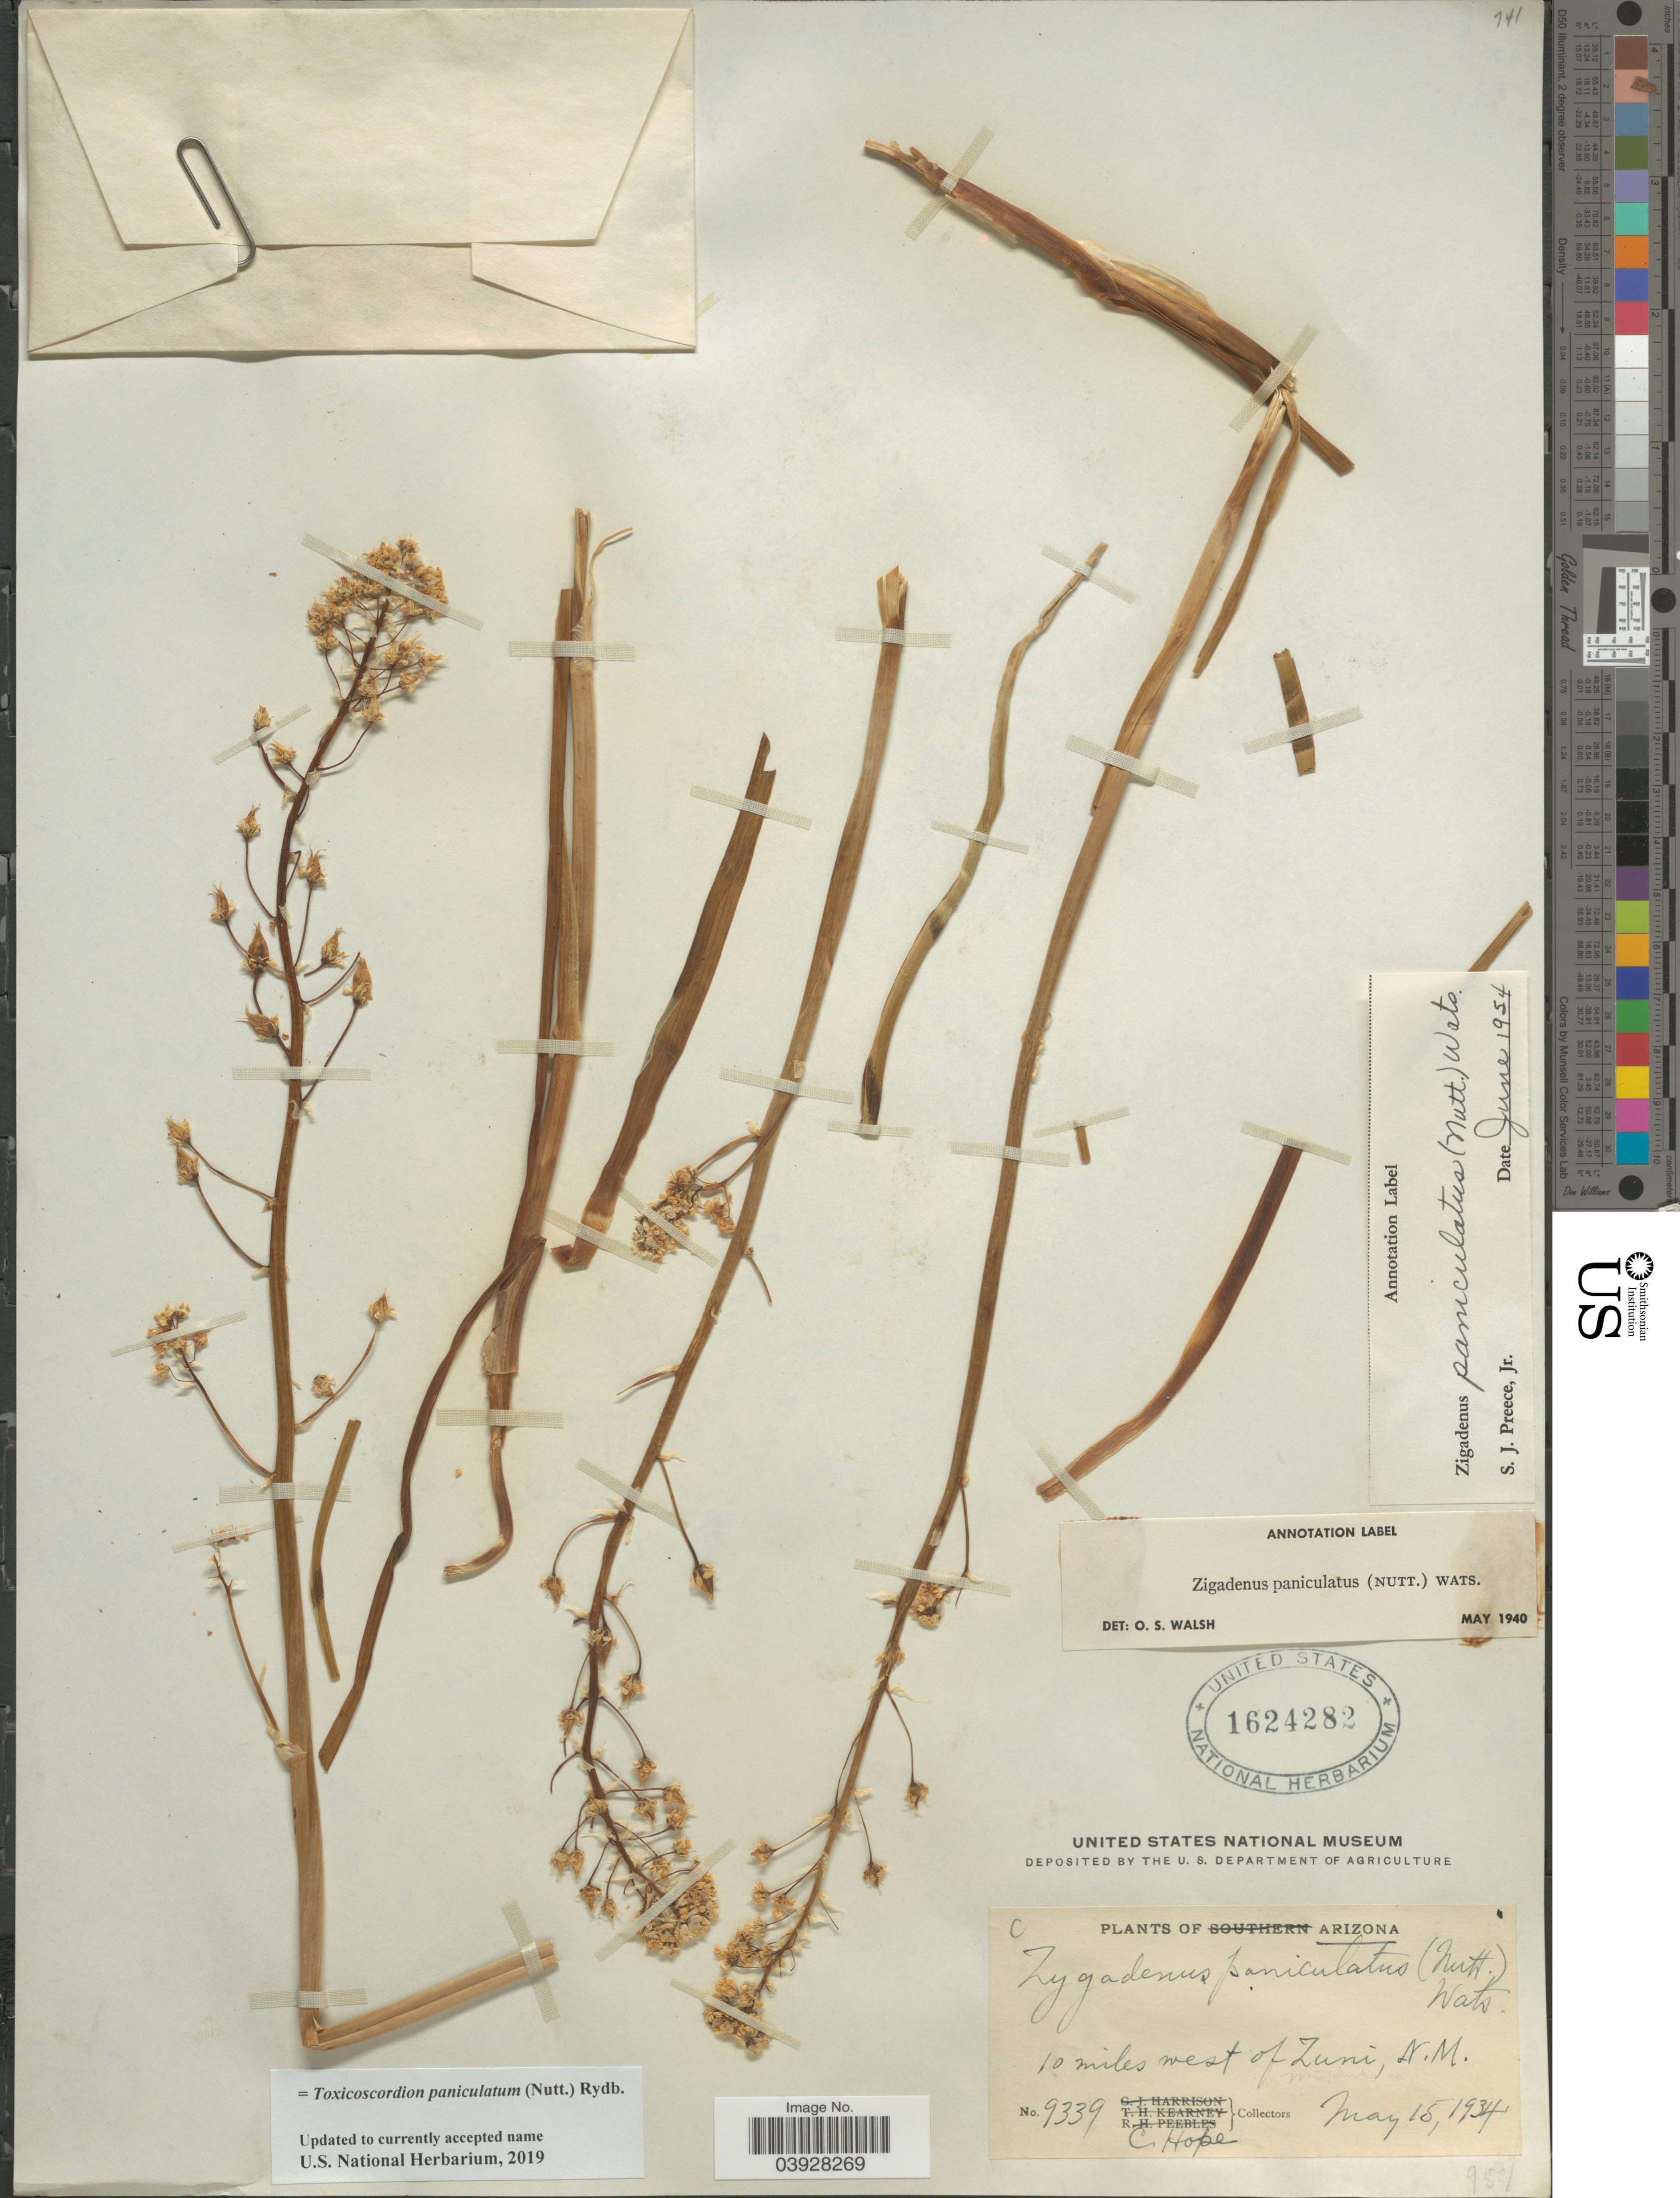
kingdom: Plantae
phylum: Tracheophyta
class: Liliopsida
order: Liliales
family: Melanthiaceae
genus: Toxicoscordion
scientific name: Toxicoscordion paniculatum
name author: (Nutt.) Rydb.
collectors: C. Hope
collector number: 9339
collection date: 1934-05-15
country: United States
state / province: Arizona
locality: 10 miles west of Zuni, N. M.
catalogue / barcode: US 1624282